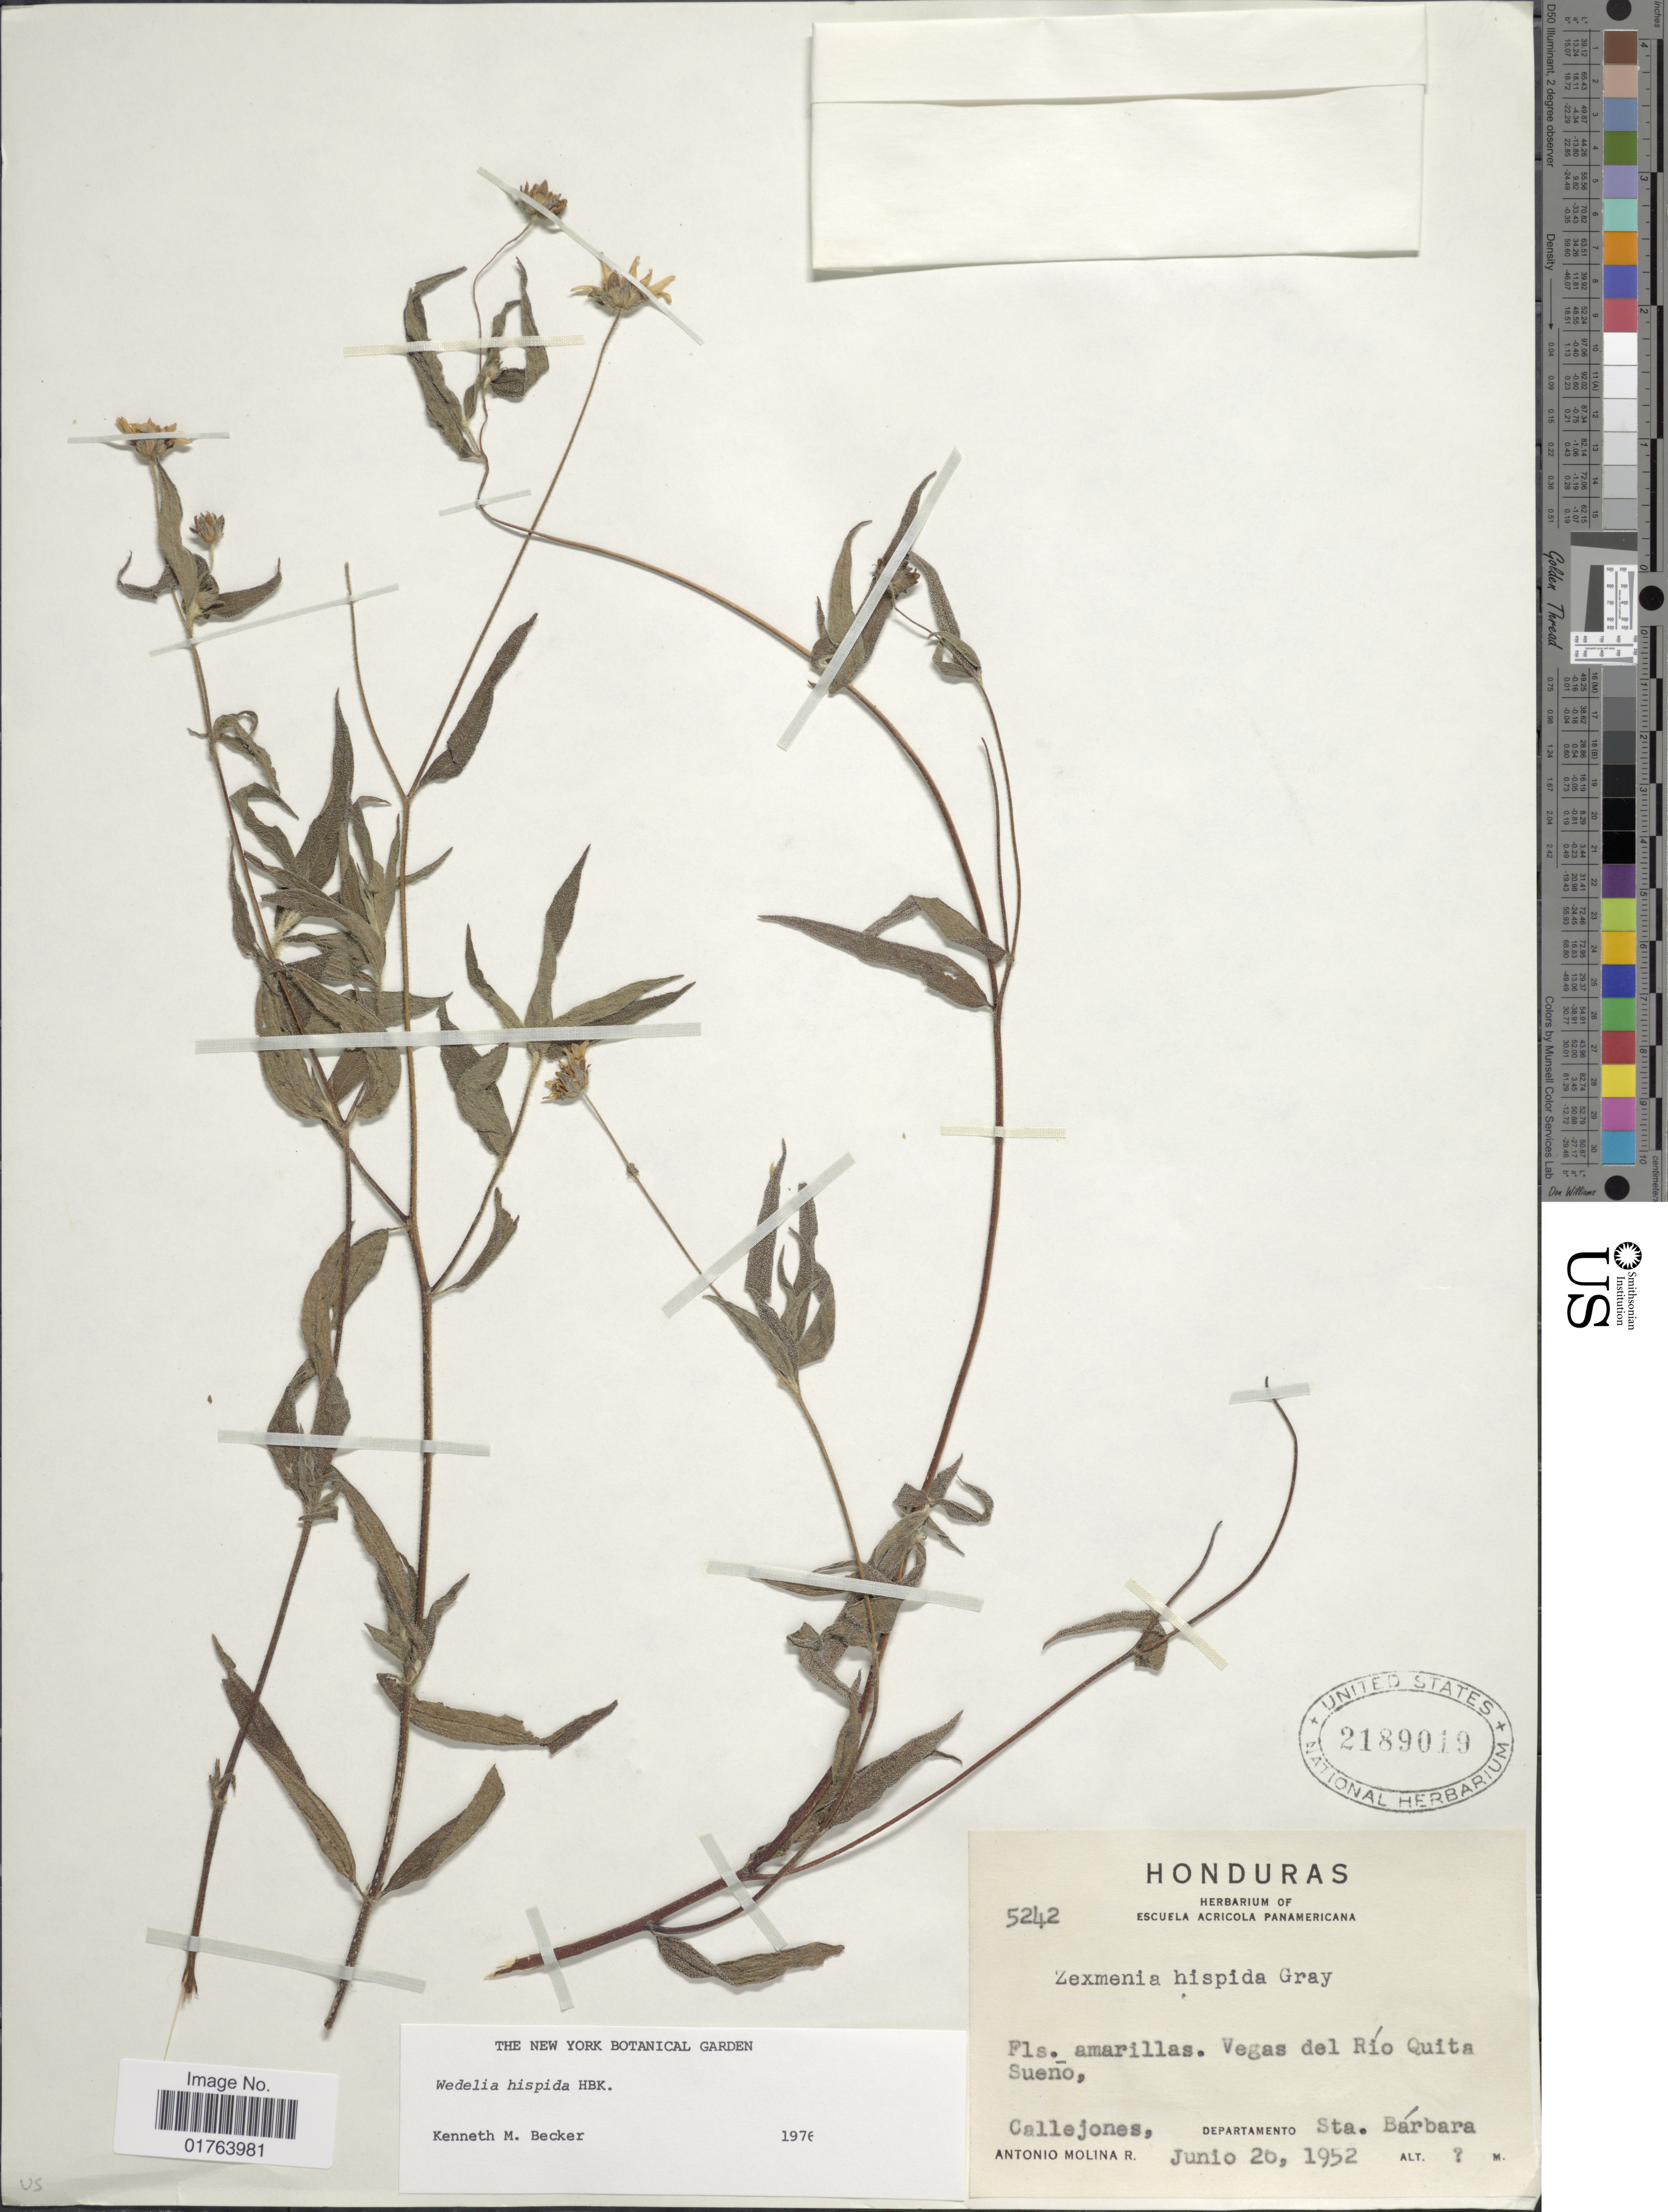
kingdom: Plantae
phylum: Tracheophyta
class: Magnoliopsida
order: Asterales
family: Asteraceae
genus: Wedelia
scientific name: Wedelia acapulcensis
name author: Kunth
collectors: A. Molina R.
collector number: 5242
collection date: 1952-06-26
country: Honduras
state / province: Santa Bárbara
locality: Vegas del Rio Quita Sueno, Callejones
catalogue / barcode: US 2189019